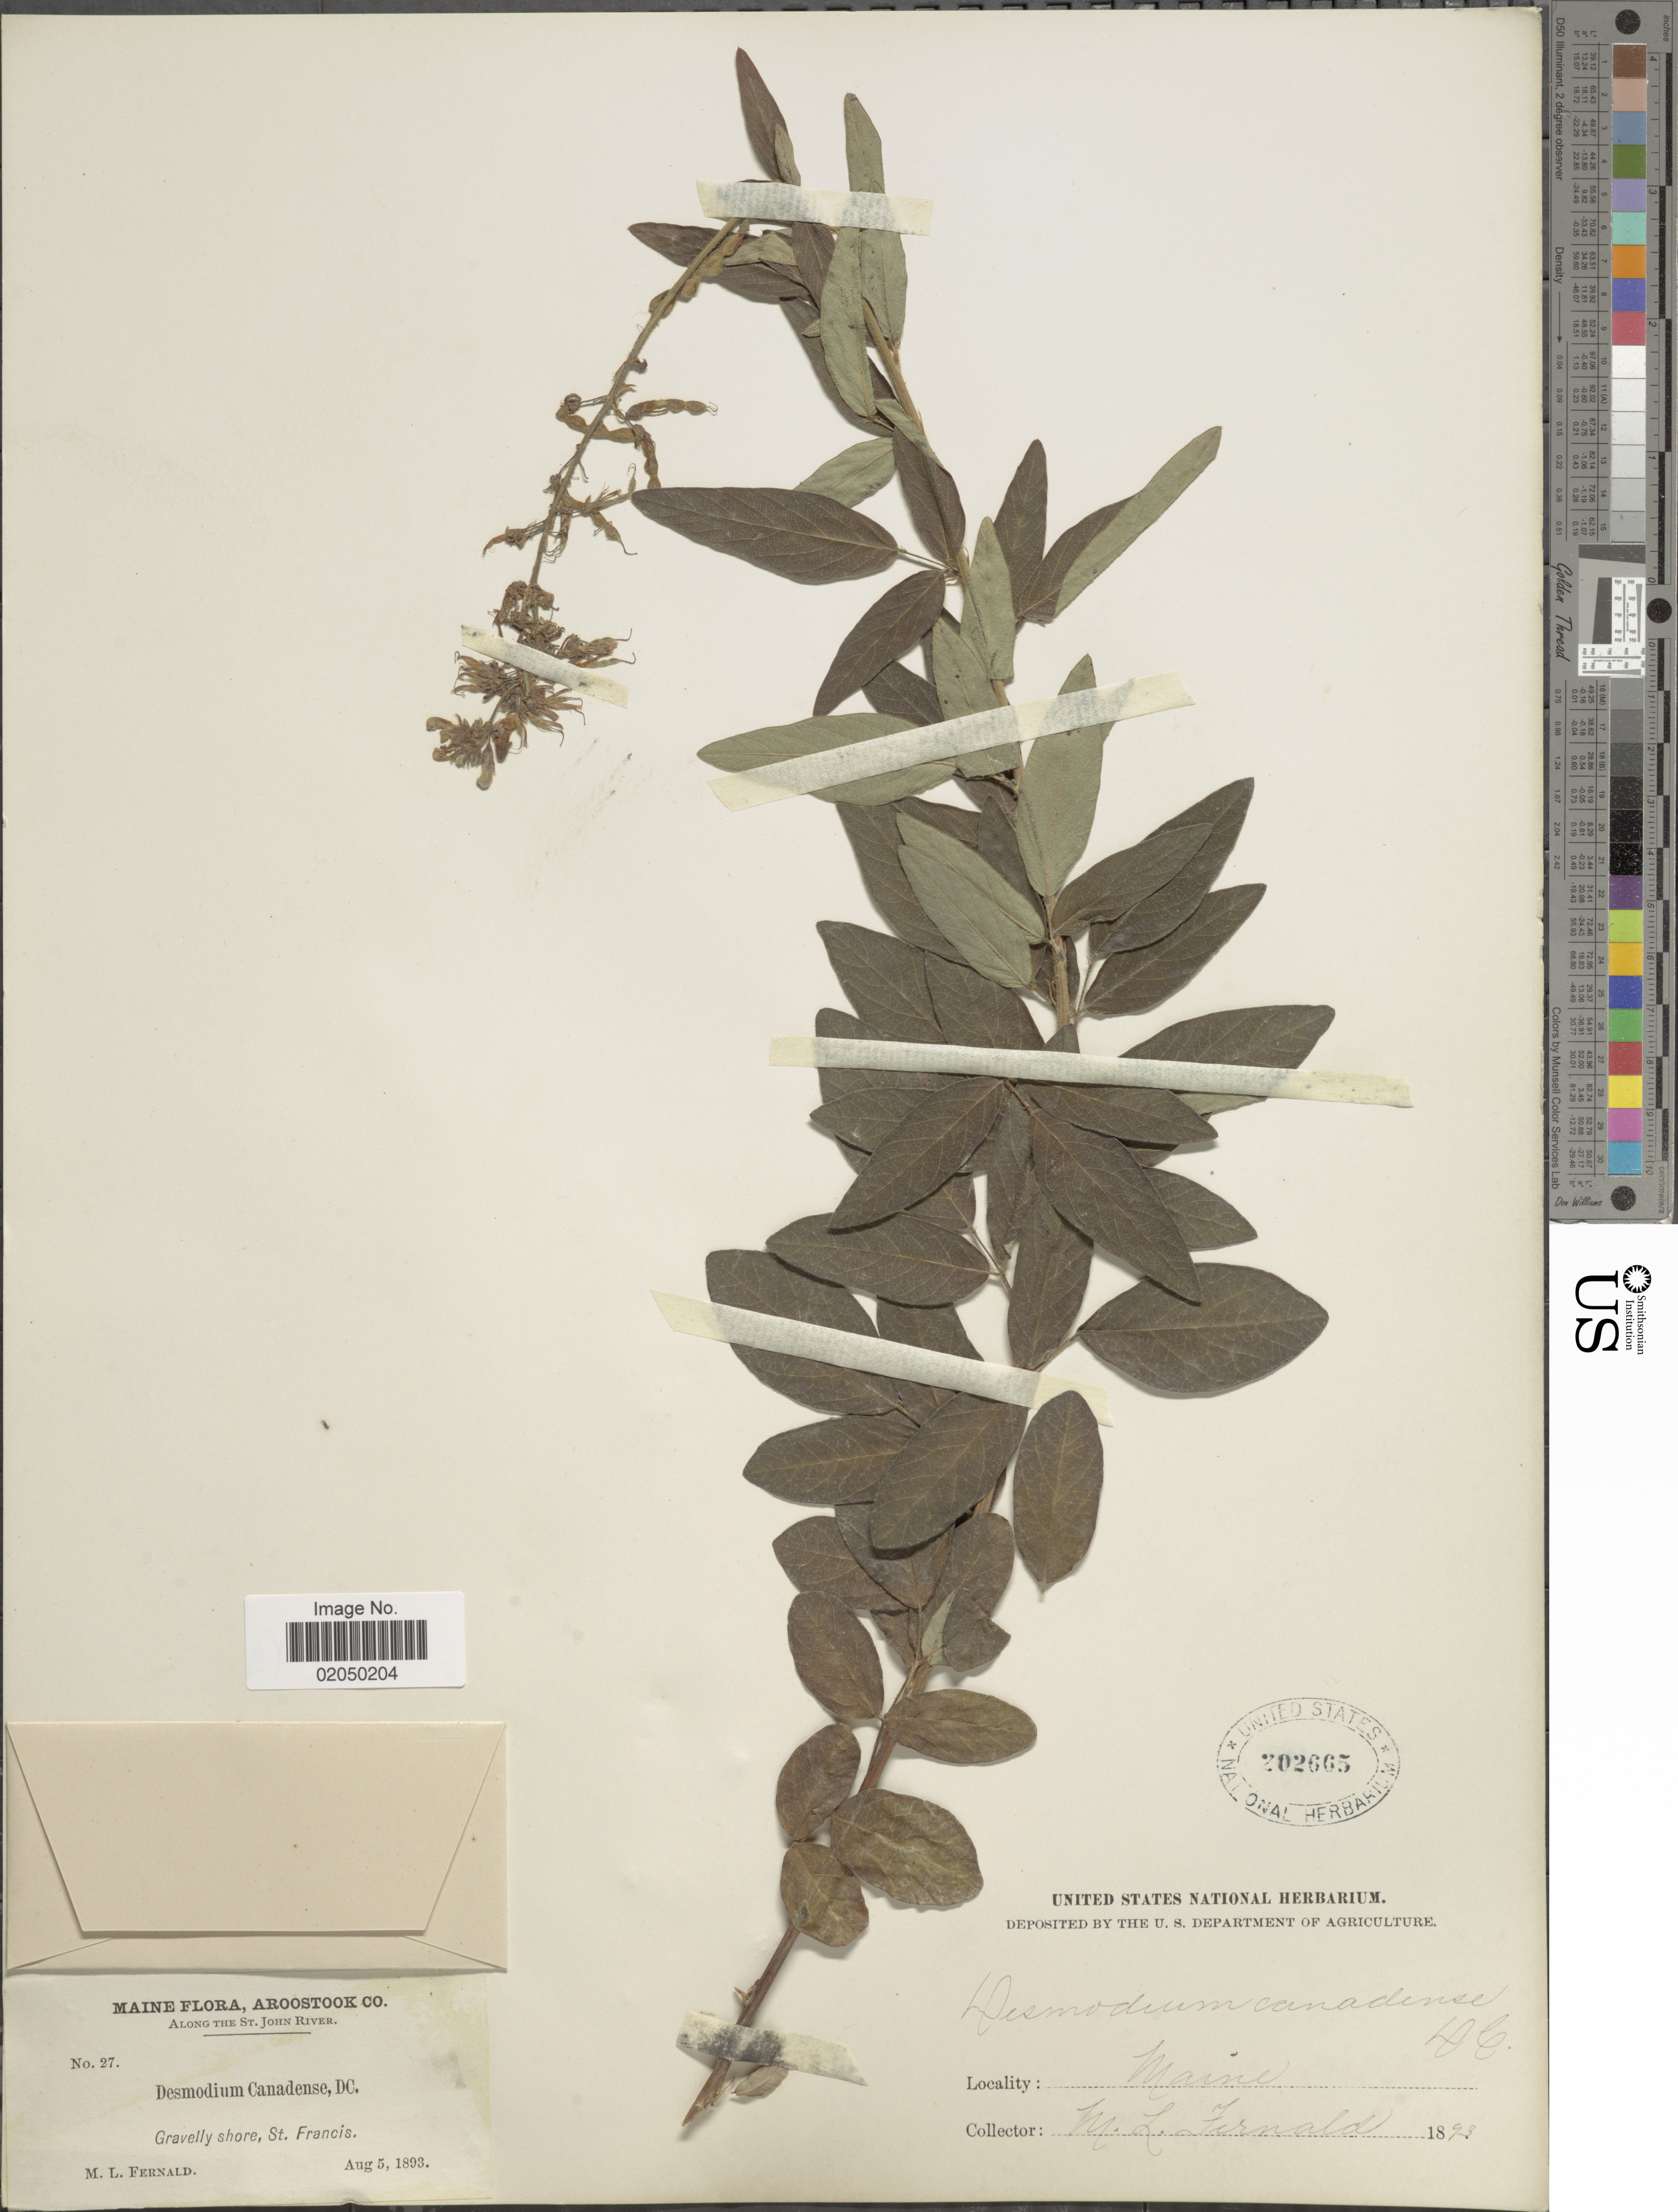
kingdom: Plantae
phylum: Tracheophyta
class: Magnoliopsida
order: Fabales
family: Fabaceae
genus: Desmodium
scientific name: Desmodium canadense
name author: (L.) DC.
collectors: M. L. Fernald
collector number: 27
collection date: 1893-08-05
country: United States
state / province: Maine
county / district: Aroostook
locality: along the St. John River, St. Francis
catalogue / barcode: US 202665